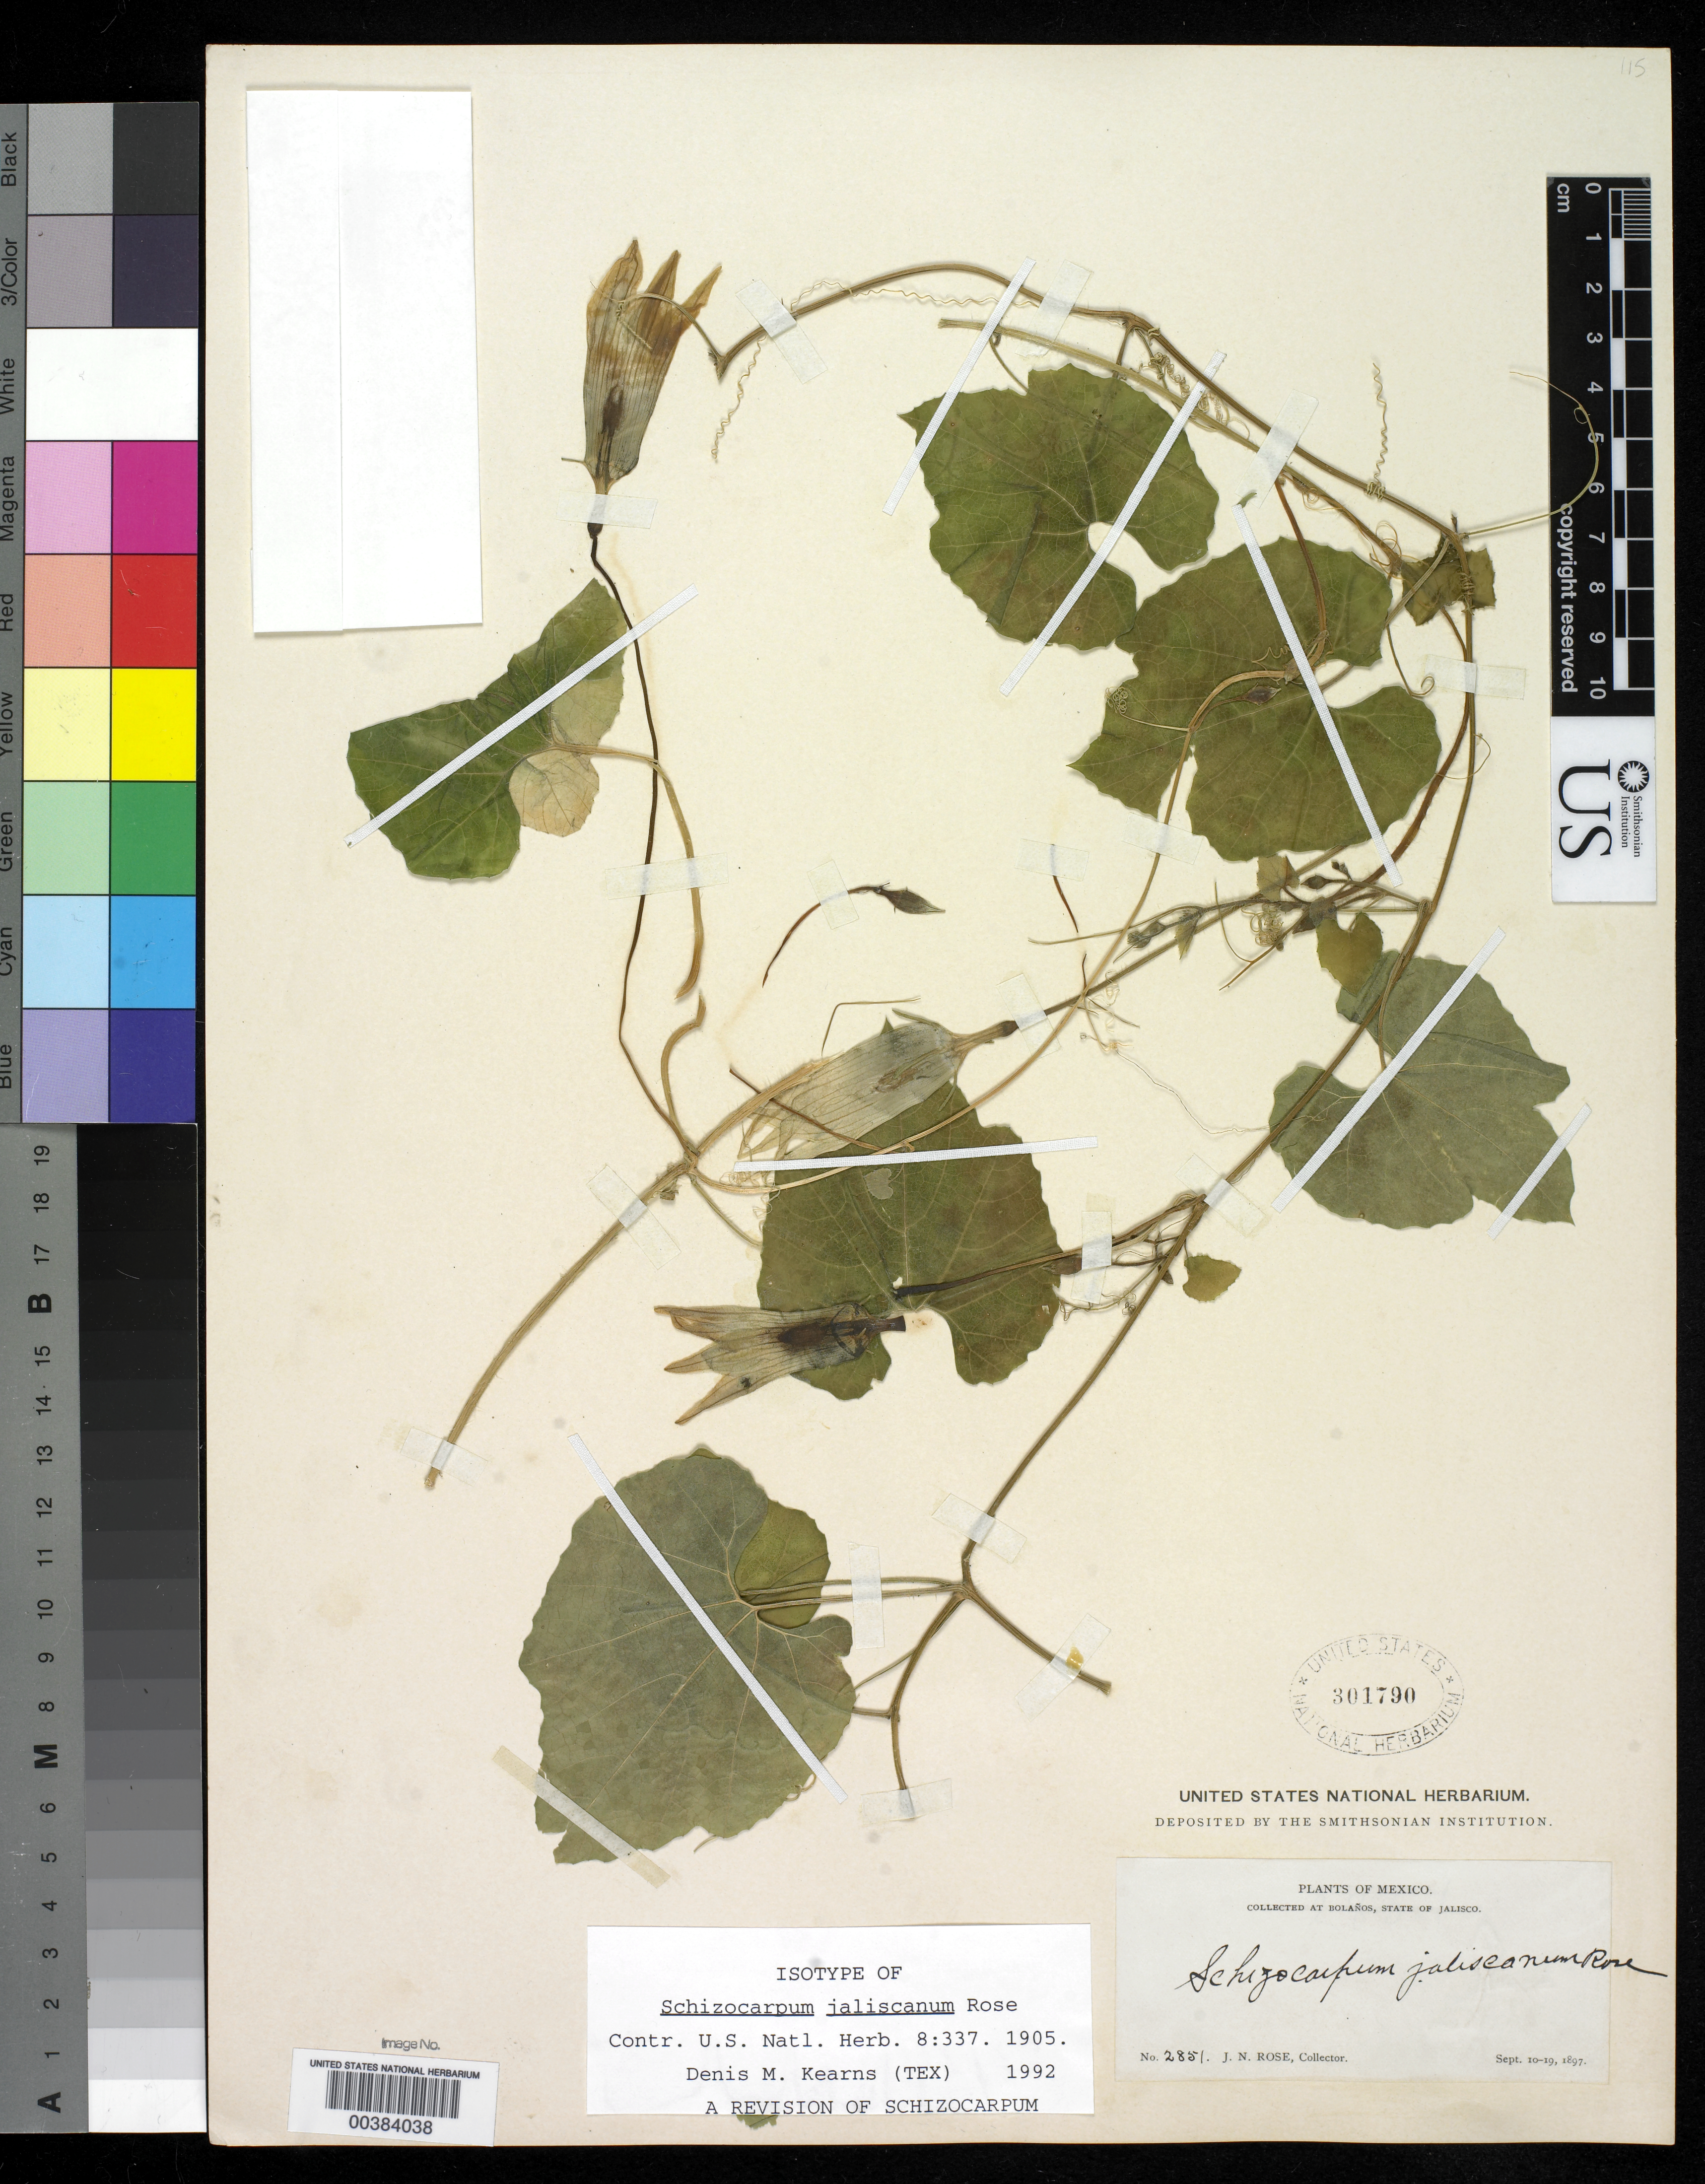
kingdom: Plantae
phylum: Tracheophyta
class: Magnoliopsida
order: Cucurbitales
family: Cucurbitaceae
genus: Schizocarpum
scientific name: Schizocarpum jaliscanum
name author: Rose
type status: Isotype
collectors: J. N. Rose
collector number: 2851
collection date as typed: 10 Sep 1897 to 19 Sep 1897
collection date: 1897-09-10/1897-09-19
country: Mexico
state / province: Jalisco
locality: Valley of Bolanos River, near Bolanos.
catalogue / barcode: US 301790